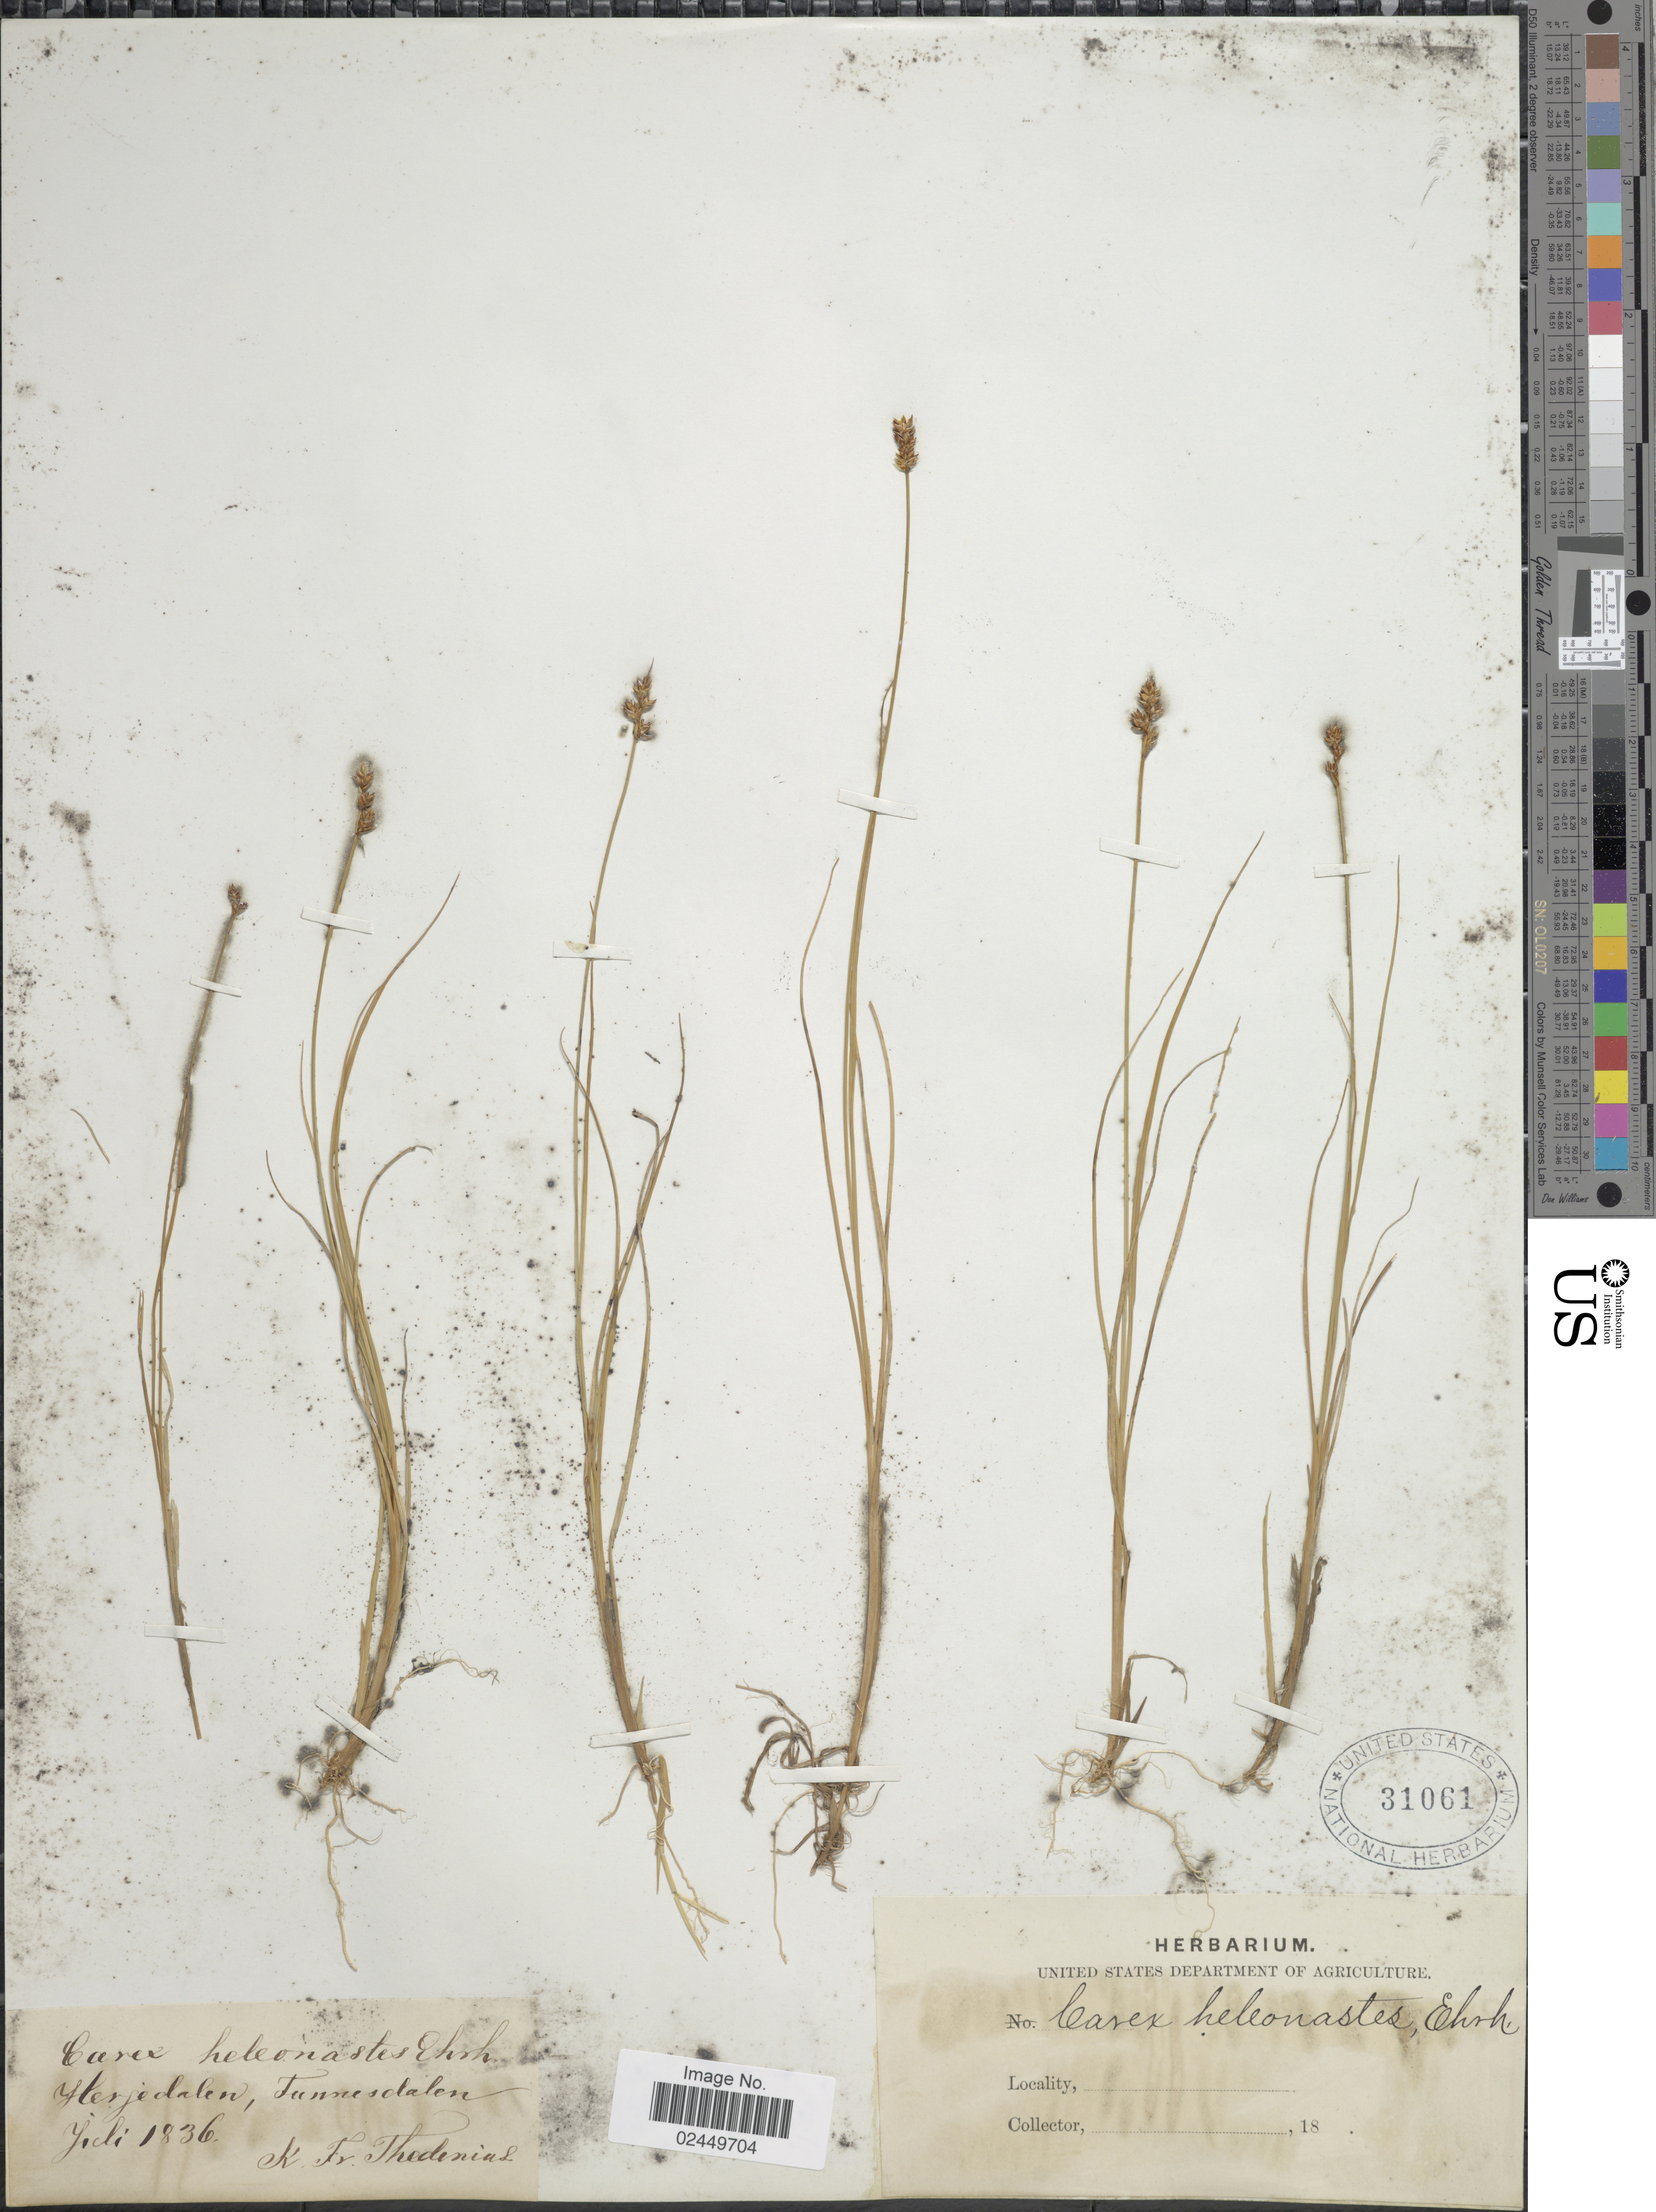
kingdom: Plantae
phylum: Tracheophyta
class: Liliopsida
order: Poales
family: Cyperaceae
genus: Carex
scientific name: Carex heleonastes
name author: Ehrh. ex L. f.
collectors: K. Thedenius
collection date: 1836-07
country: Sweden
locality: Herjedalen, Funnesdalen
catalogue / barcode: US 31061